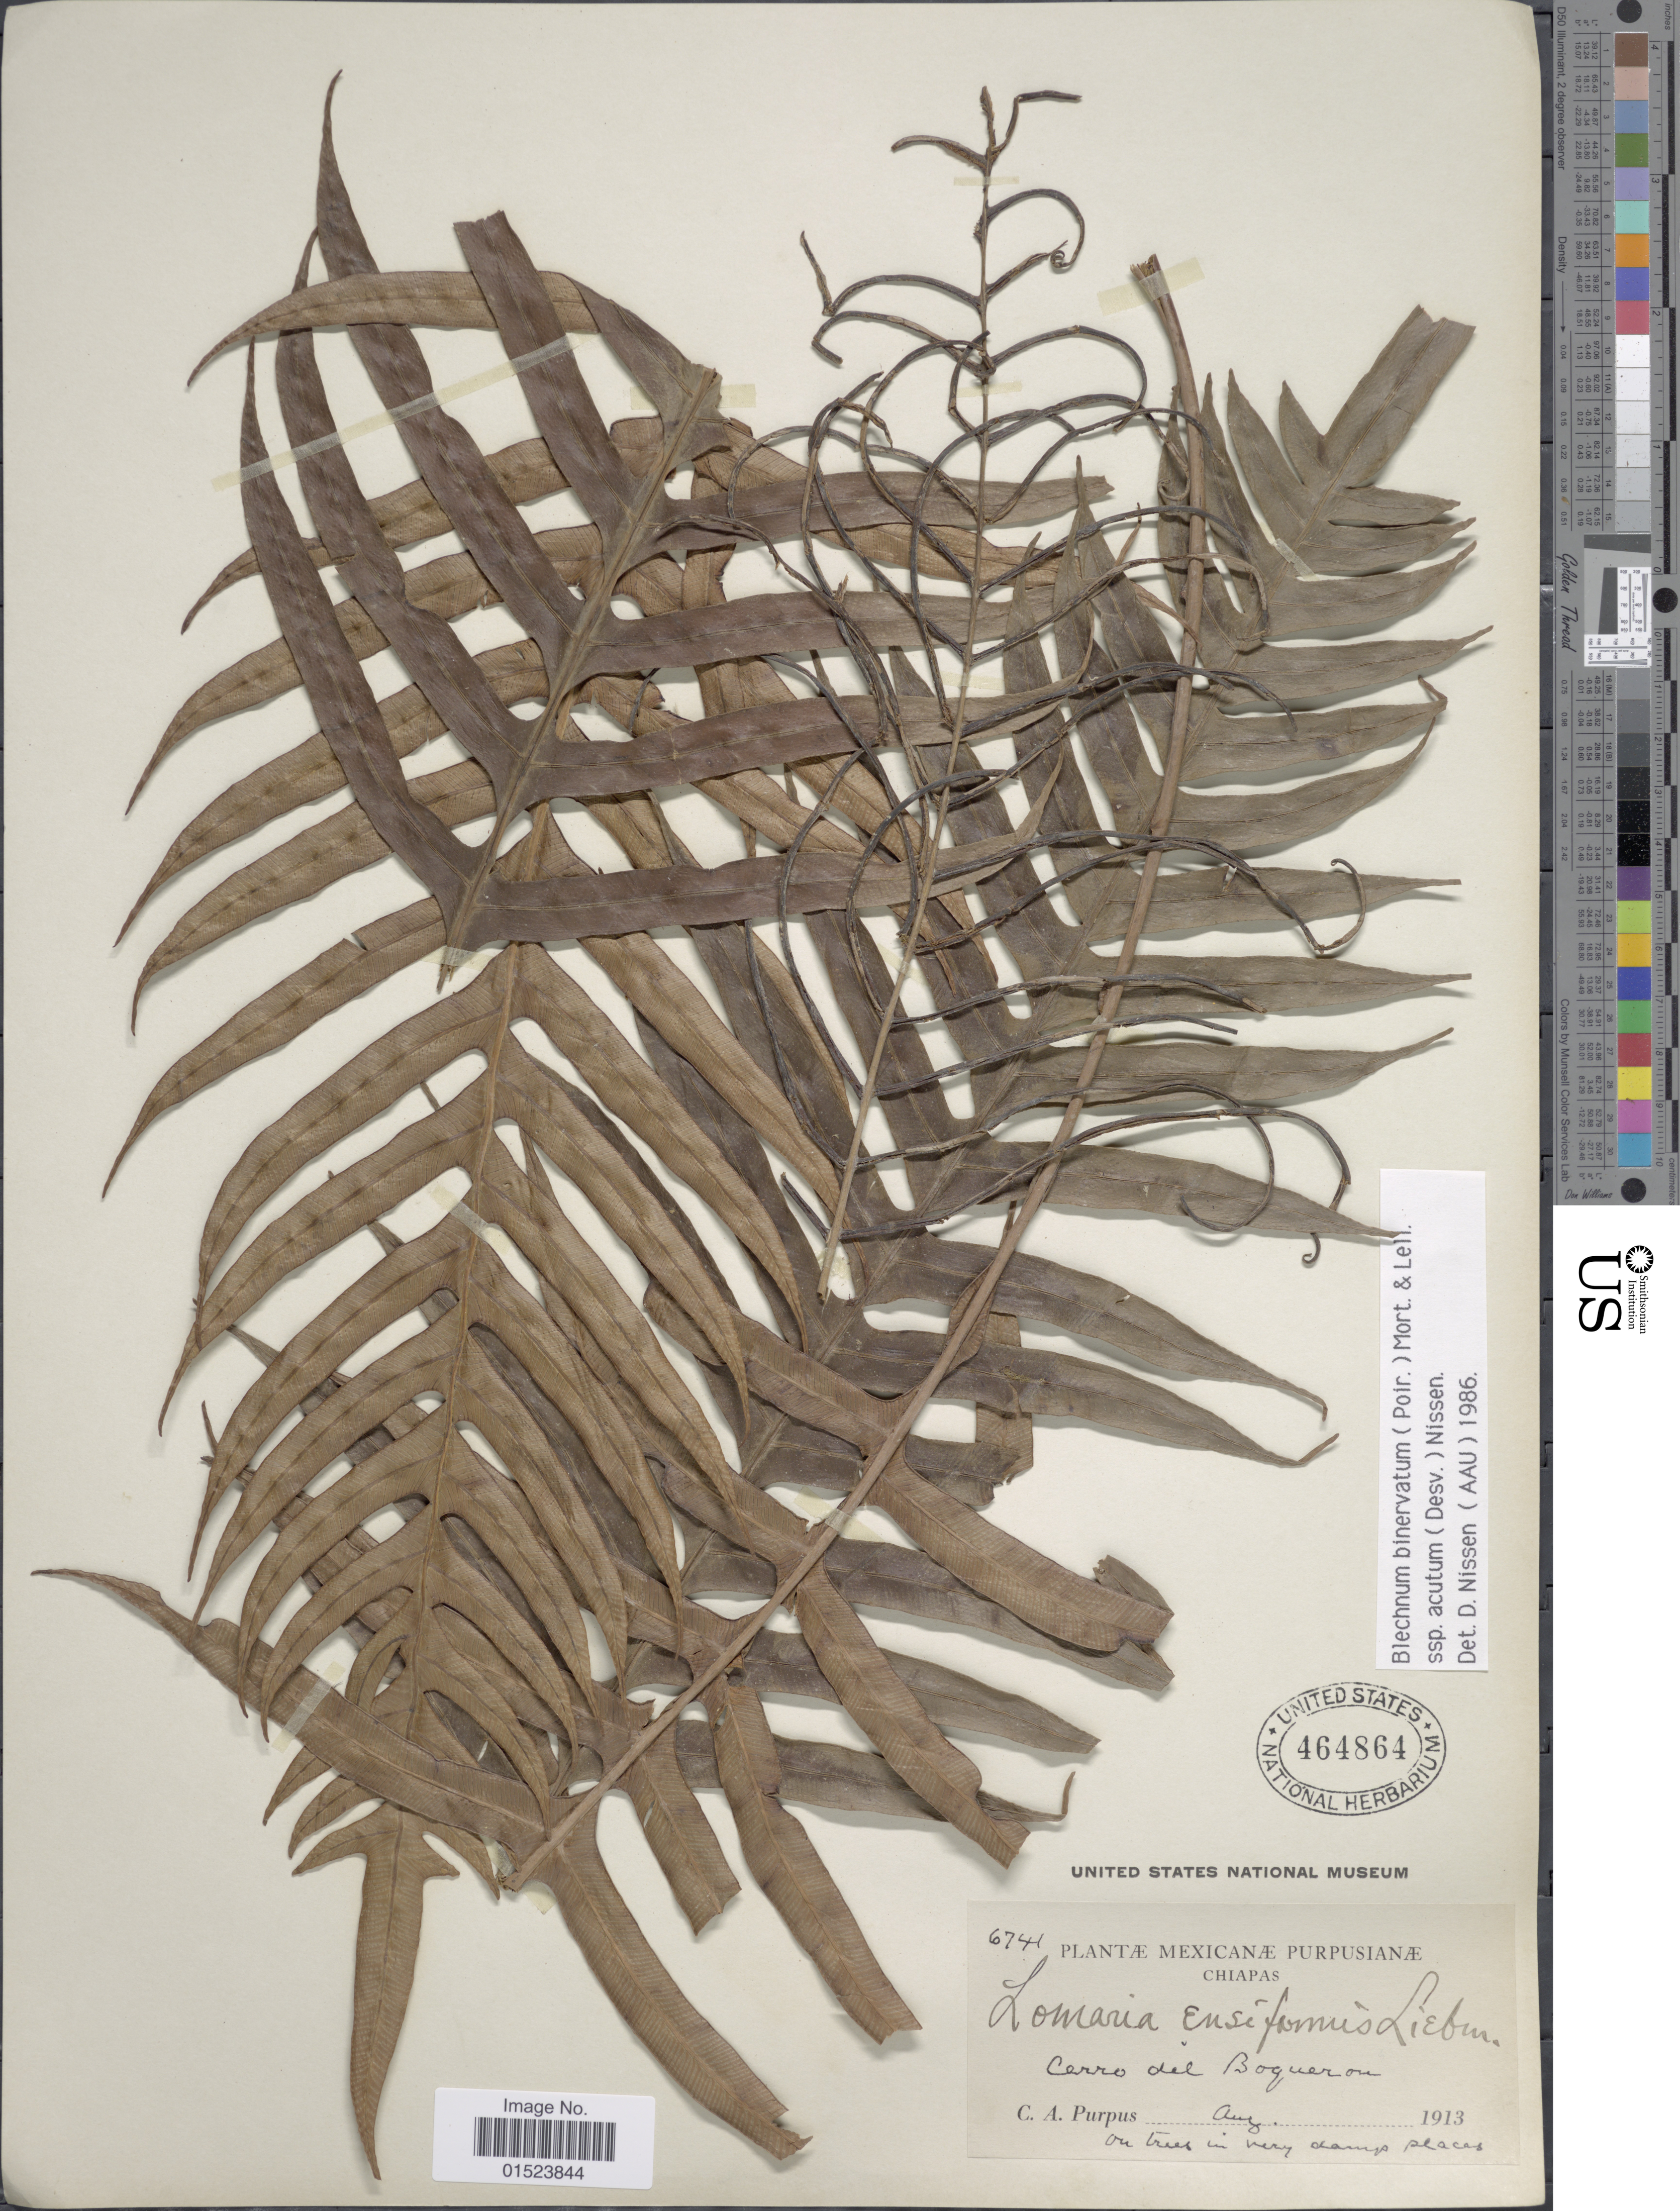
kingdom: Plantae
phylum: Tracheophyta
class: Polypodiopsida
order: Polypodiales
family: Blechnaceae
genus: Blechnum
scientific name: Blechnum ensiforme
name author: (Liebm.) C. Chr.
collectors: C. A. Purpus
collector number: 6741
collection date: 1913-08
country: Mexico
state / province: Chiapas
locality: Cerro del Boqueron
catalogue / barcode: US 464864